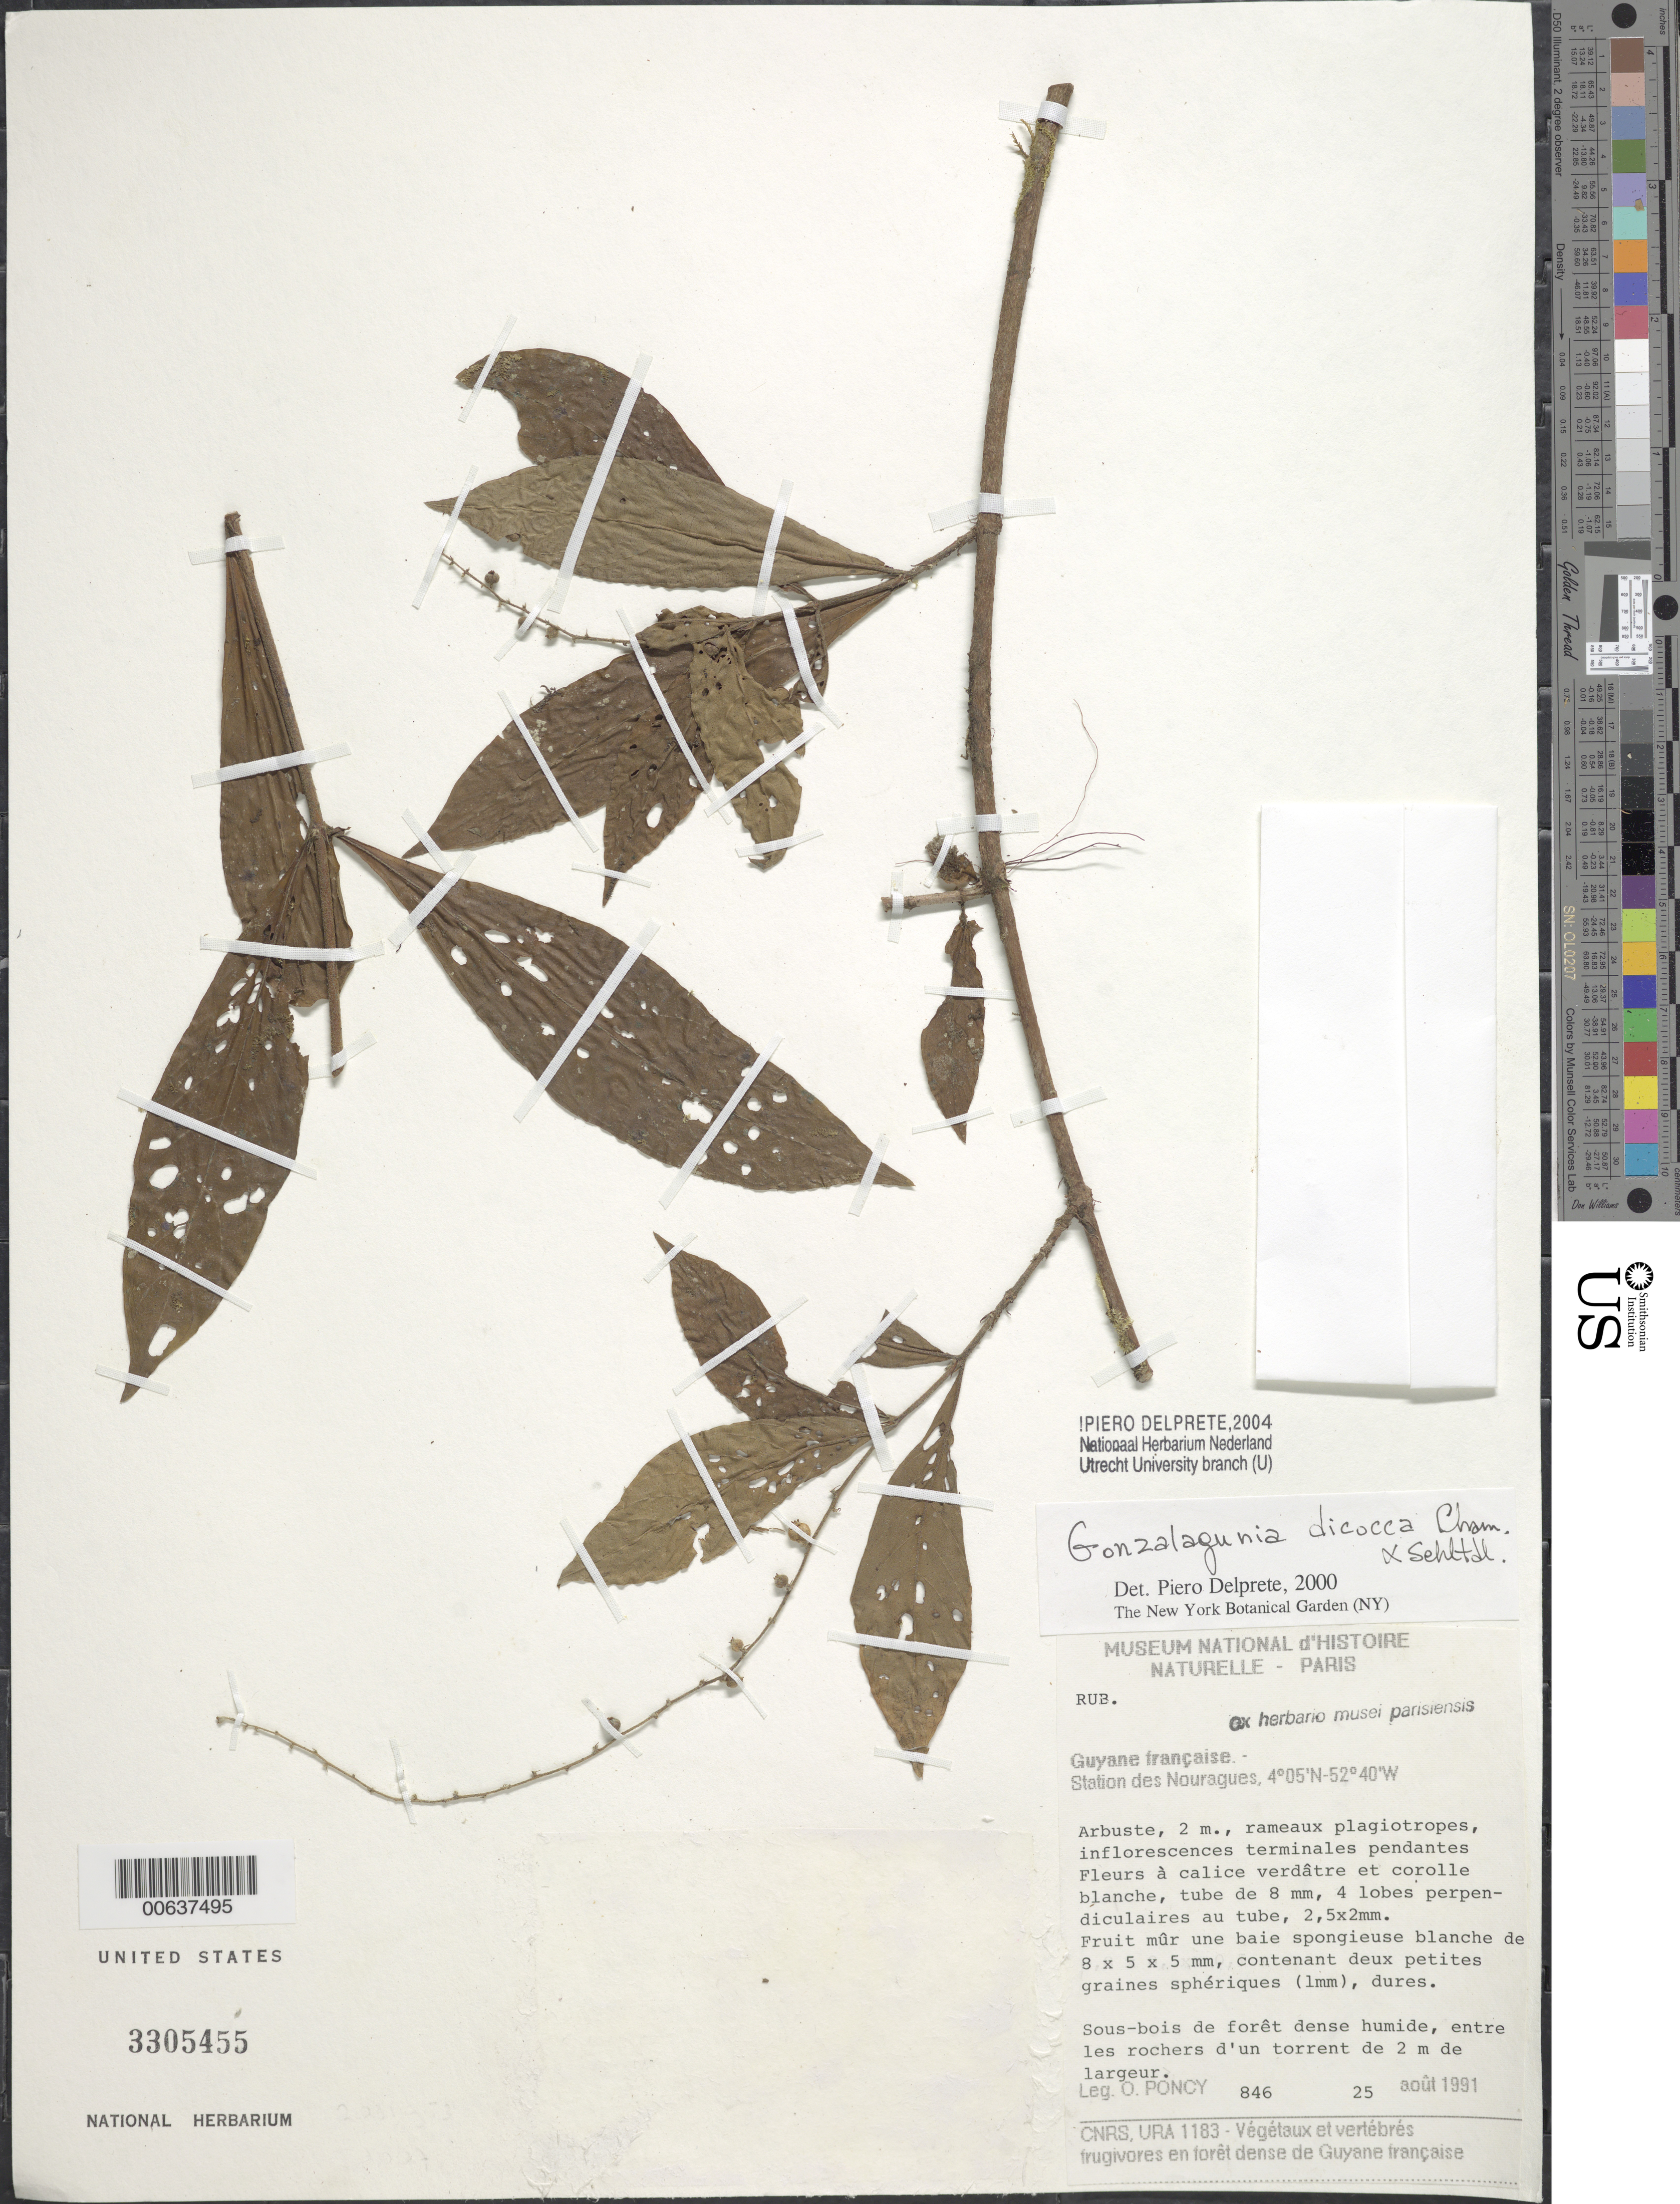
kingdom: Plantae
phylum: Tracheophyta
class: Magnoliopsida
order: Gentianales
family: Rubiaceae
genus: Gonzalagunia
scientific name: Gonzalagunia dicocca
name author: Cham. & Schltdl.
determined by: Delprete, P. G., Herb. de Guyane Cay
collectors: O. Poncy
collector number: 846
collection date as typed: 25-Aug-91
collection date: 1991-08-25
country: French Guiana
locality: Station des Nouragues, Bassin de l'Approuague, Arataye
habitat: Sous-bois de foret dense humide, entre les orchers d'un torrent de 2m de largeur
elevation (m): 100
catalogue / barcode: US 3305455